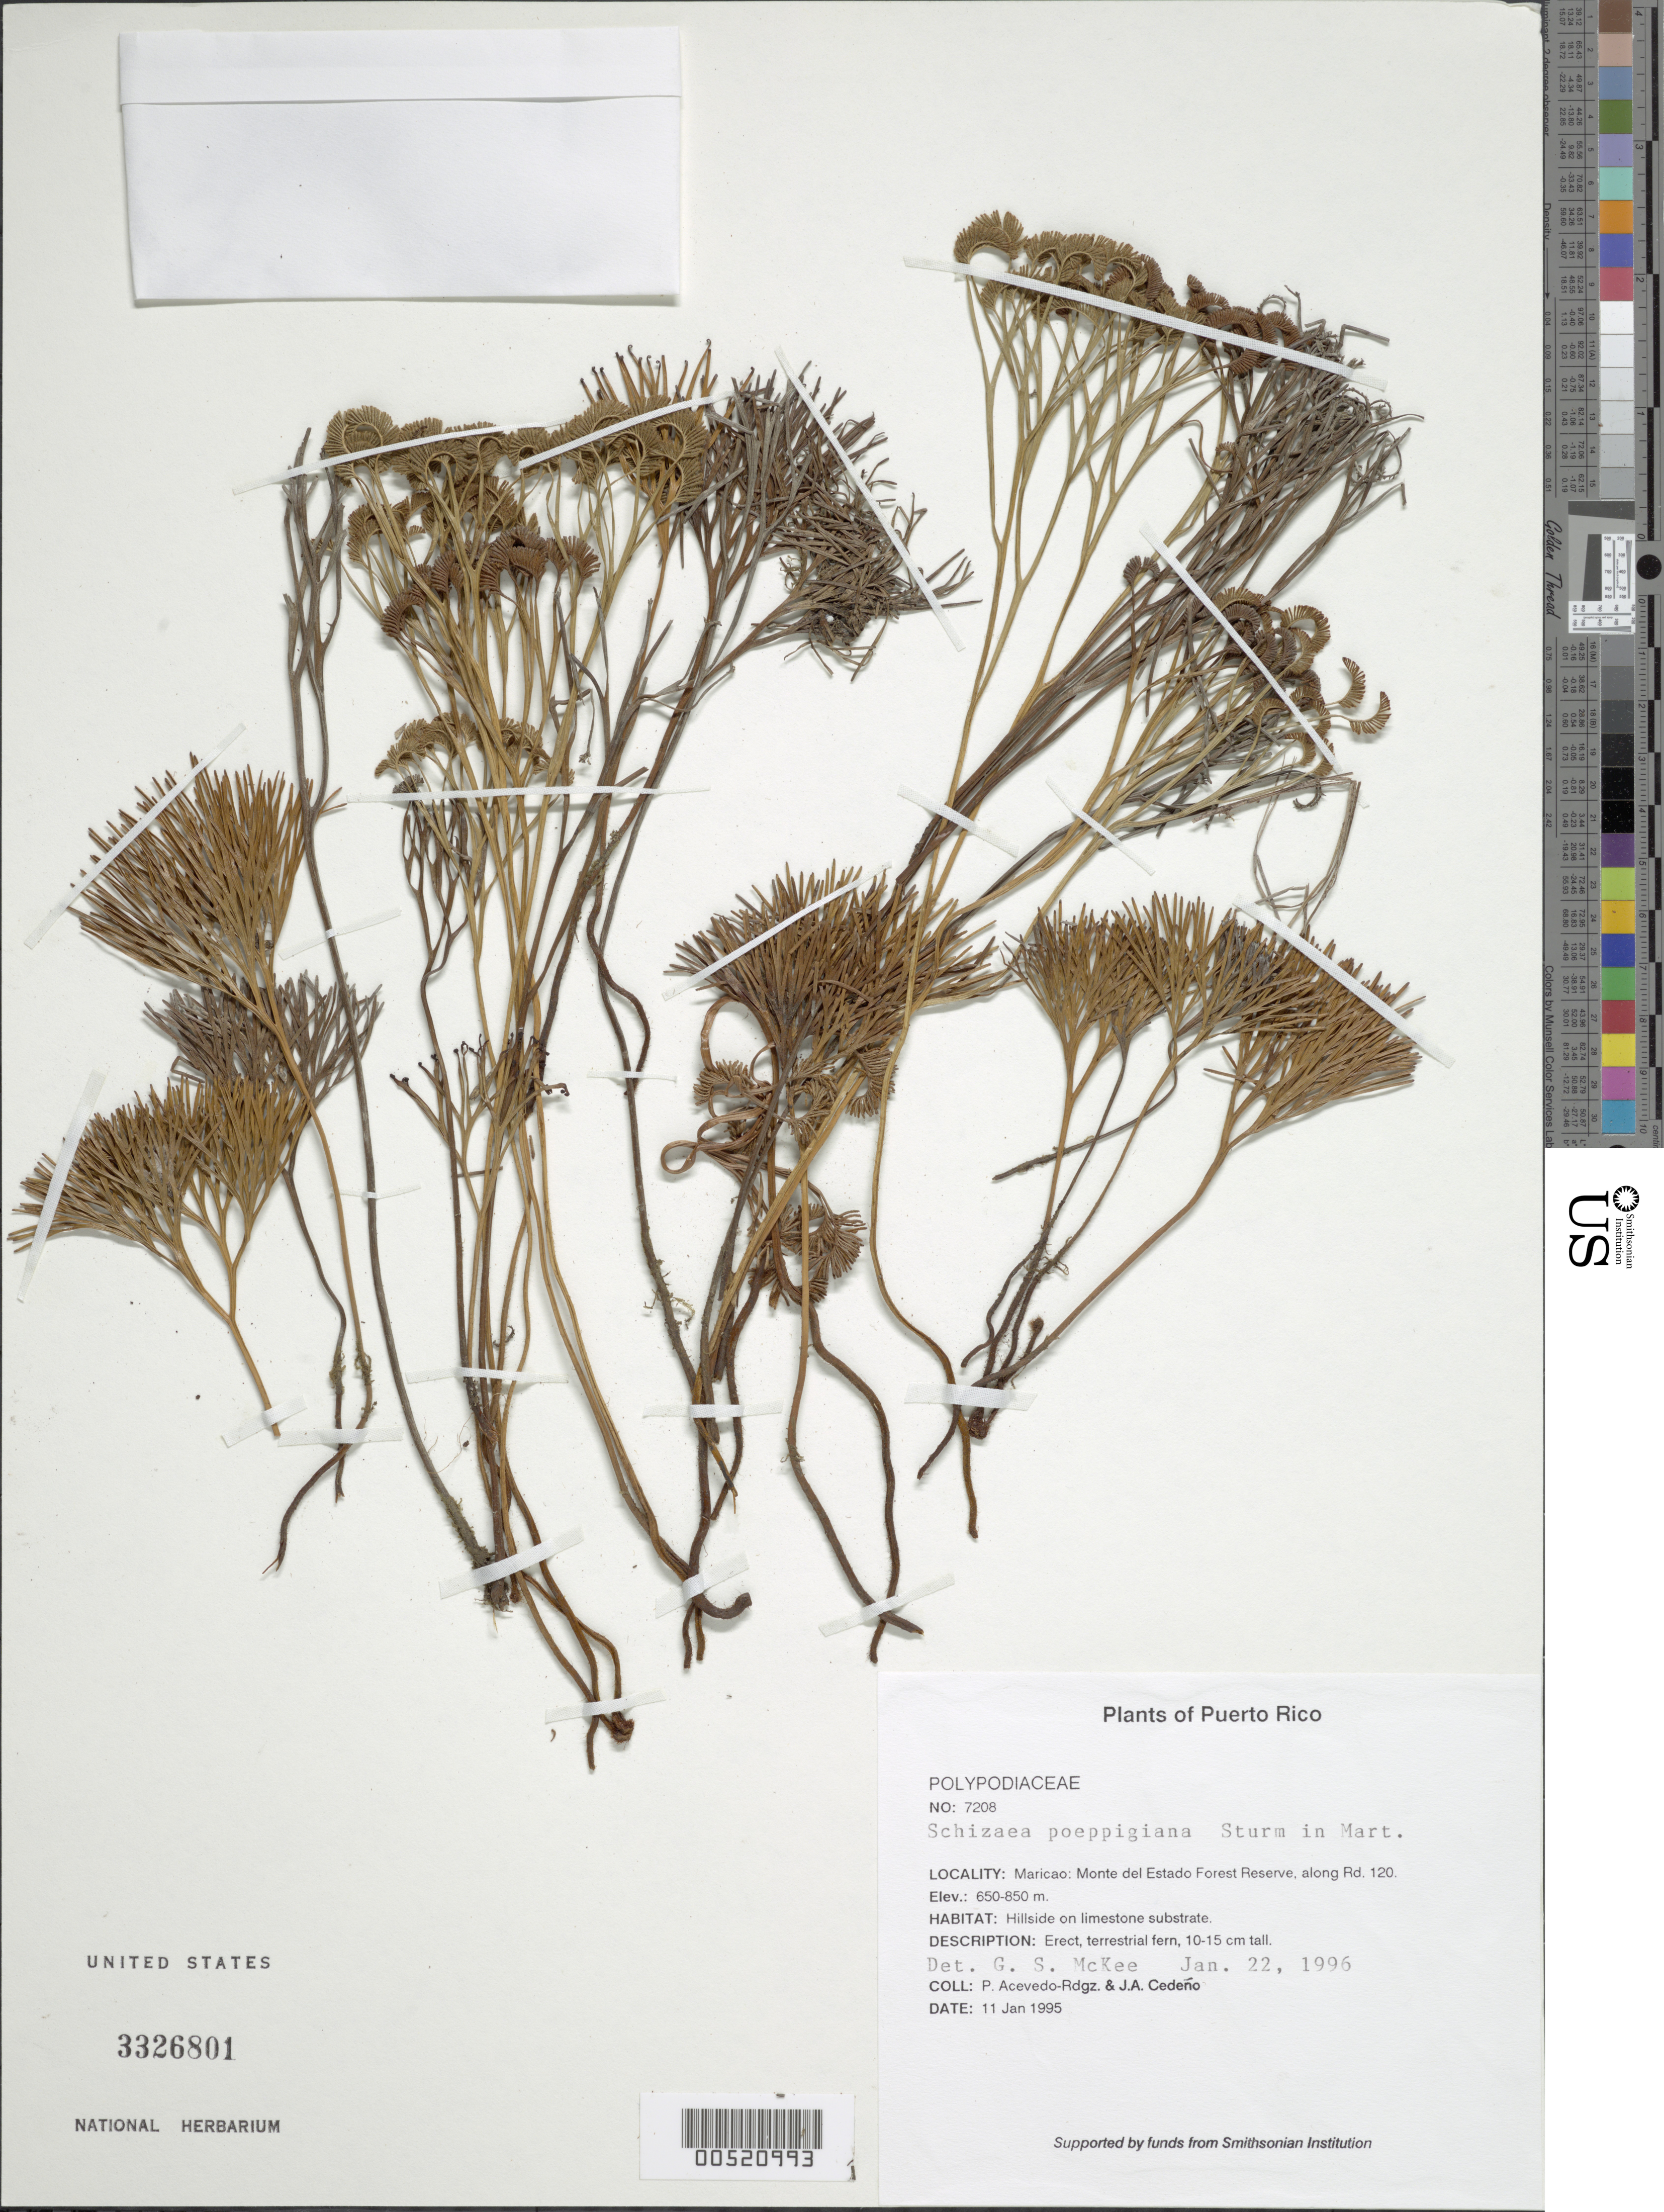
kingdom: Plantae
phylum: Tracheophyta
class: Polypodiopsida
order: Schizaeales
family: Schizaeaceae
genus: Schizaea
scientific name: Schizaea poeppigiana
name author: J.W. Sturm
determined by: McKee, G. S., (US), NMNH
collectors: P. Acevedo-Rodr. & J. A. Cedeño M.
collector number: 7208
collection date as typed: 11 Jan 1995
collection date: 1995-01-11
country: Puerto Rico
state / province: Maricao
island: Puerto Rico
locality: Maricao: Monte del Estado Forest Reserve, along Rd. 120.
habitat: Hillside on limestone substrate.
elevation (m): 650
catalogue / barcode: US 3326801